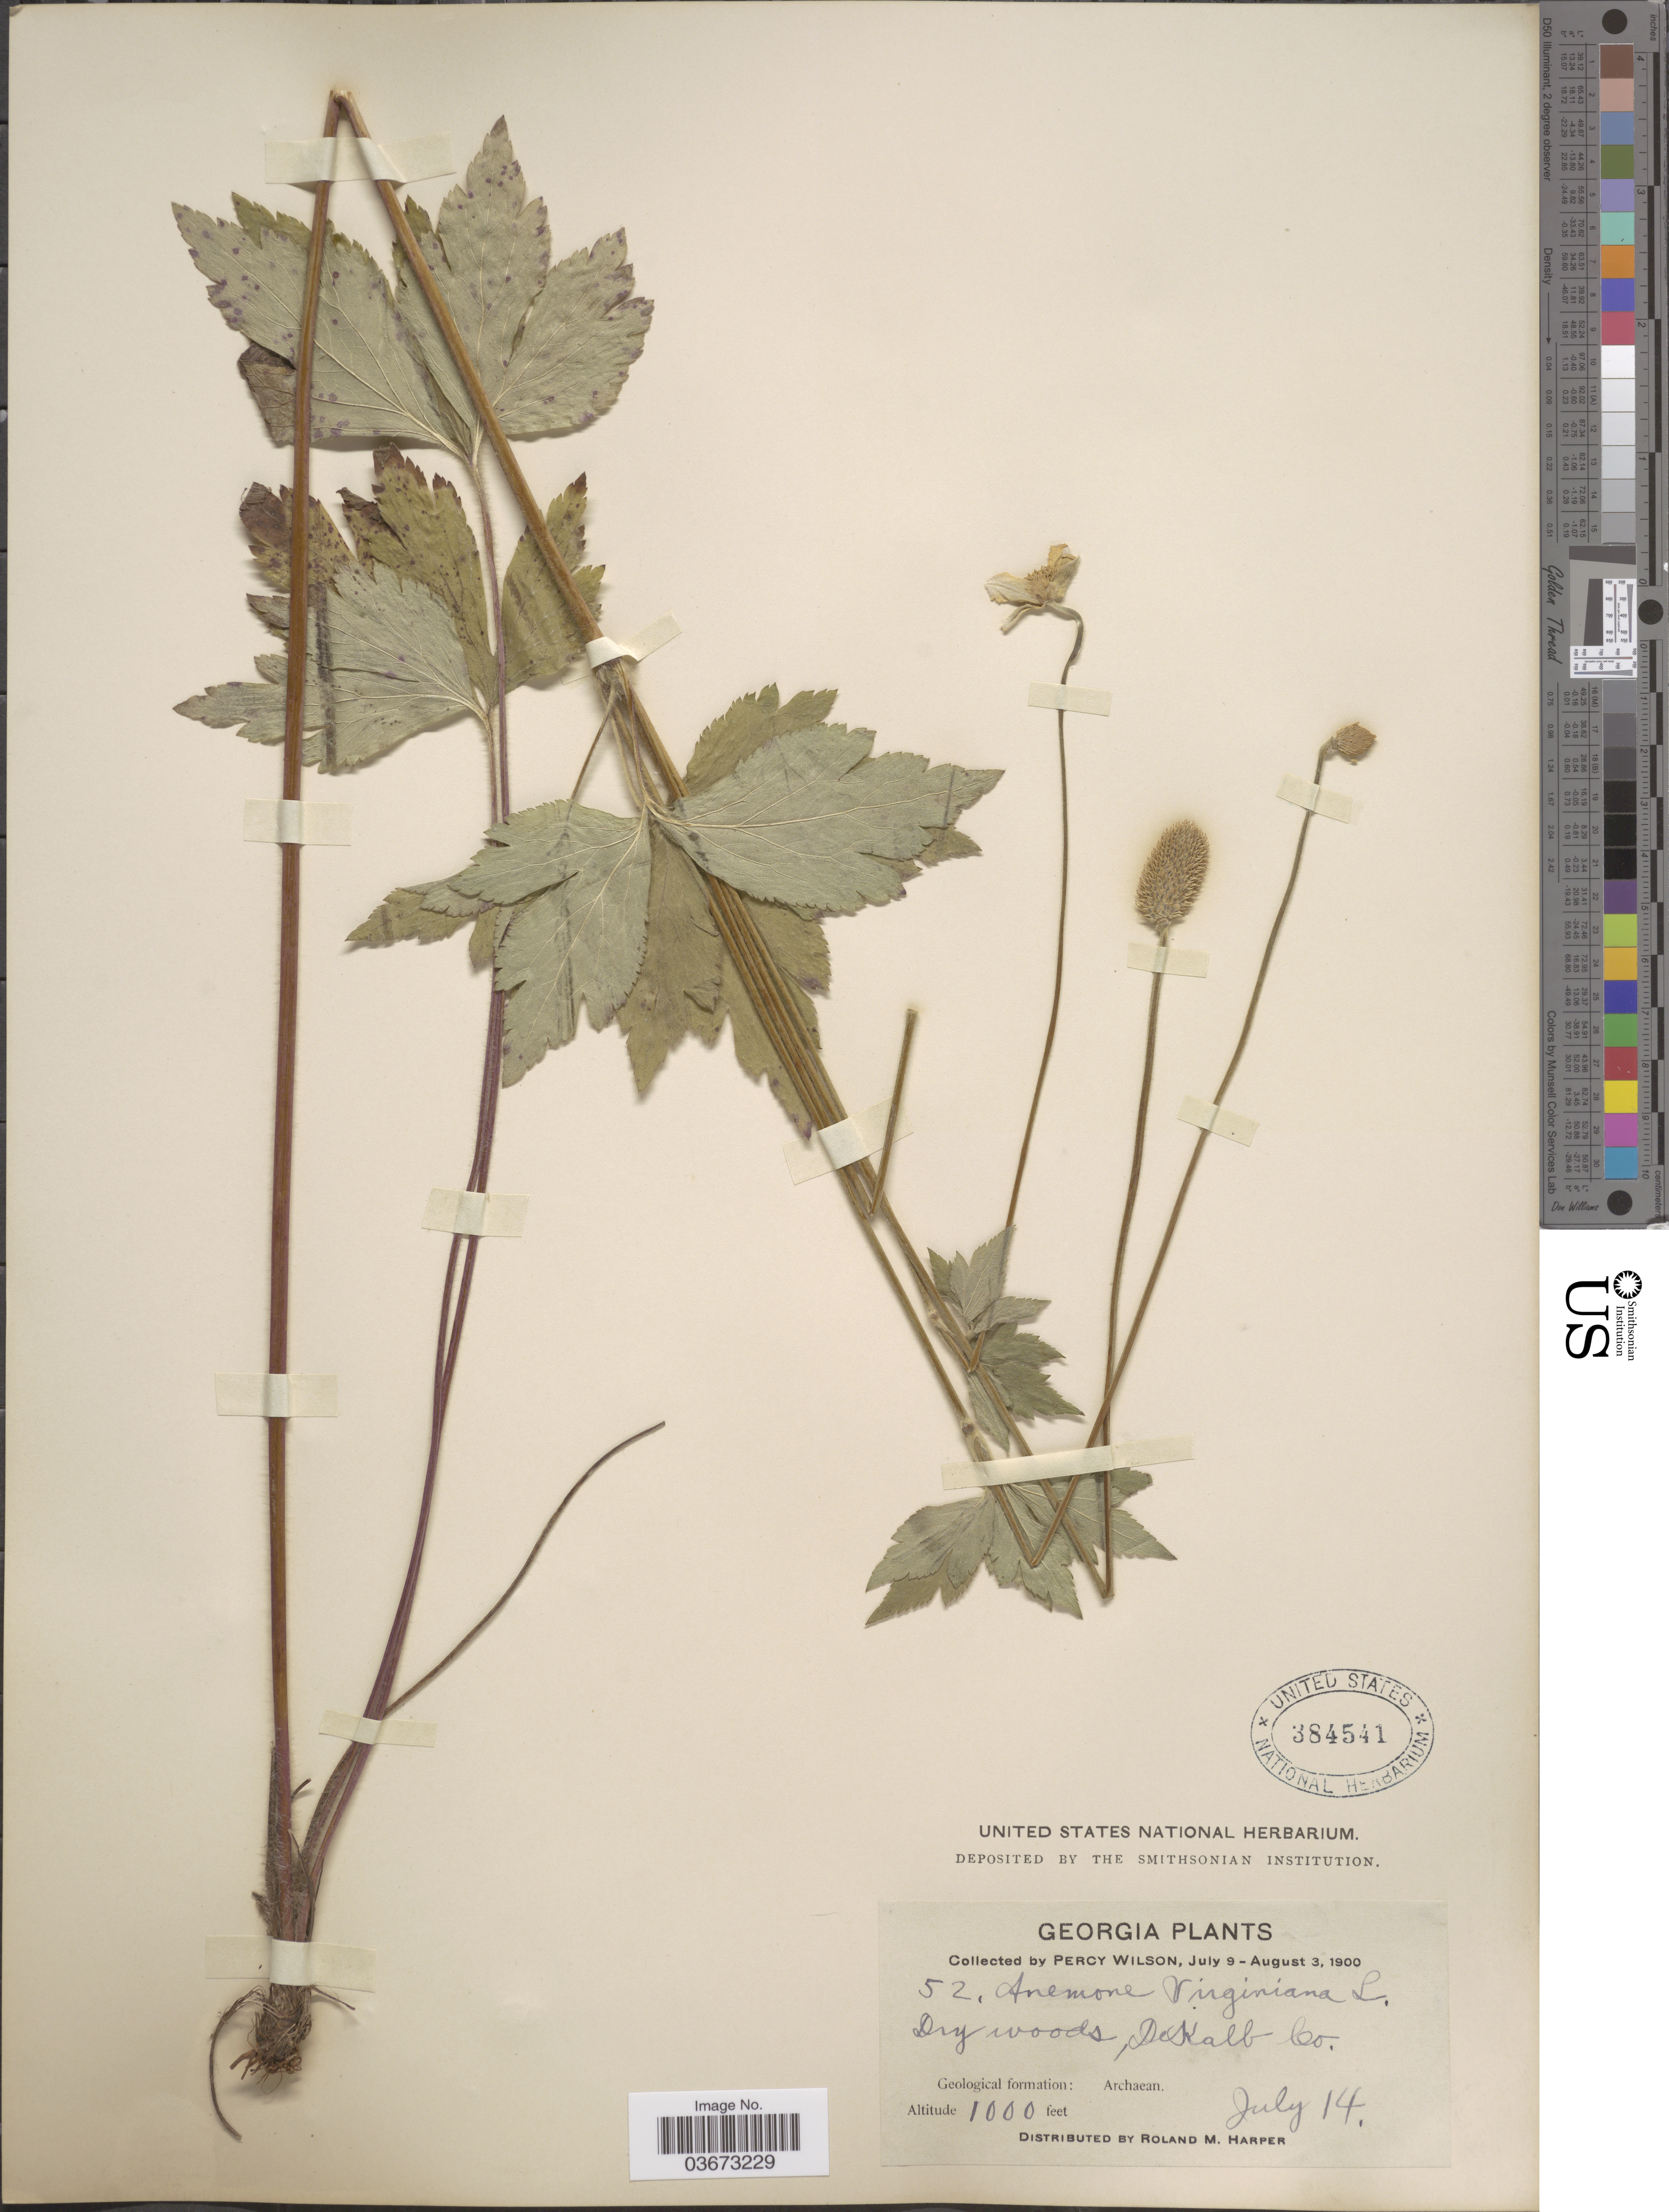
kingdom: Plantae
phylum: Tracheophyta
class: Magnoliopsida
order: Ranunculales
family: Ranunculaceae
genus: Anemone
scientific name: Anemone virginiana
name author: L.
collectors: P. Wilson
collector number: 52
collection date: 1900-07-14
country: United States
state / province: Georgia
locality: DeKalb Co.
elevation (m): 305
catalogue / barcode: US 384541